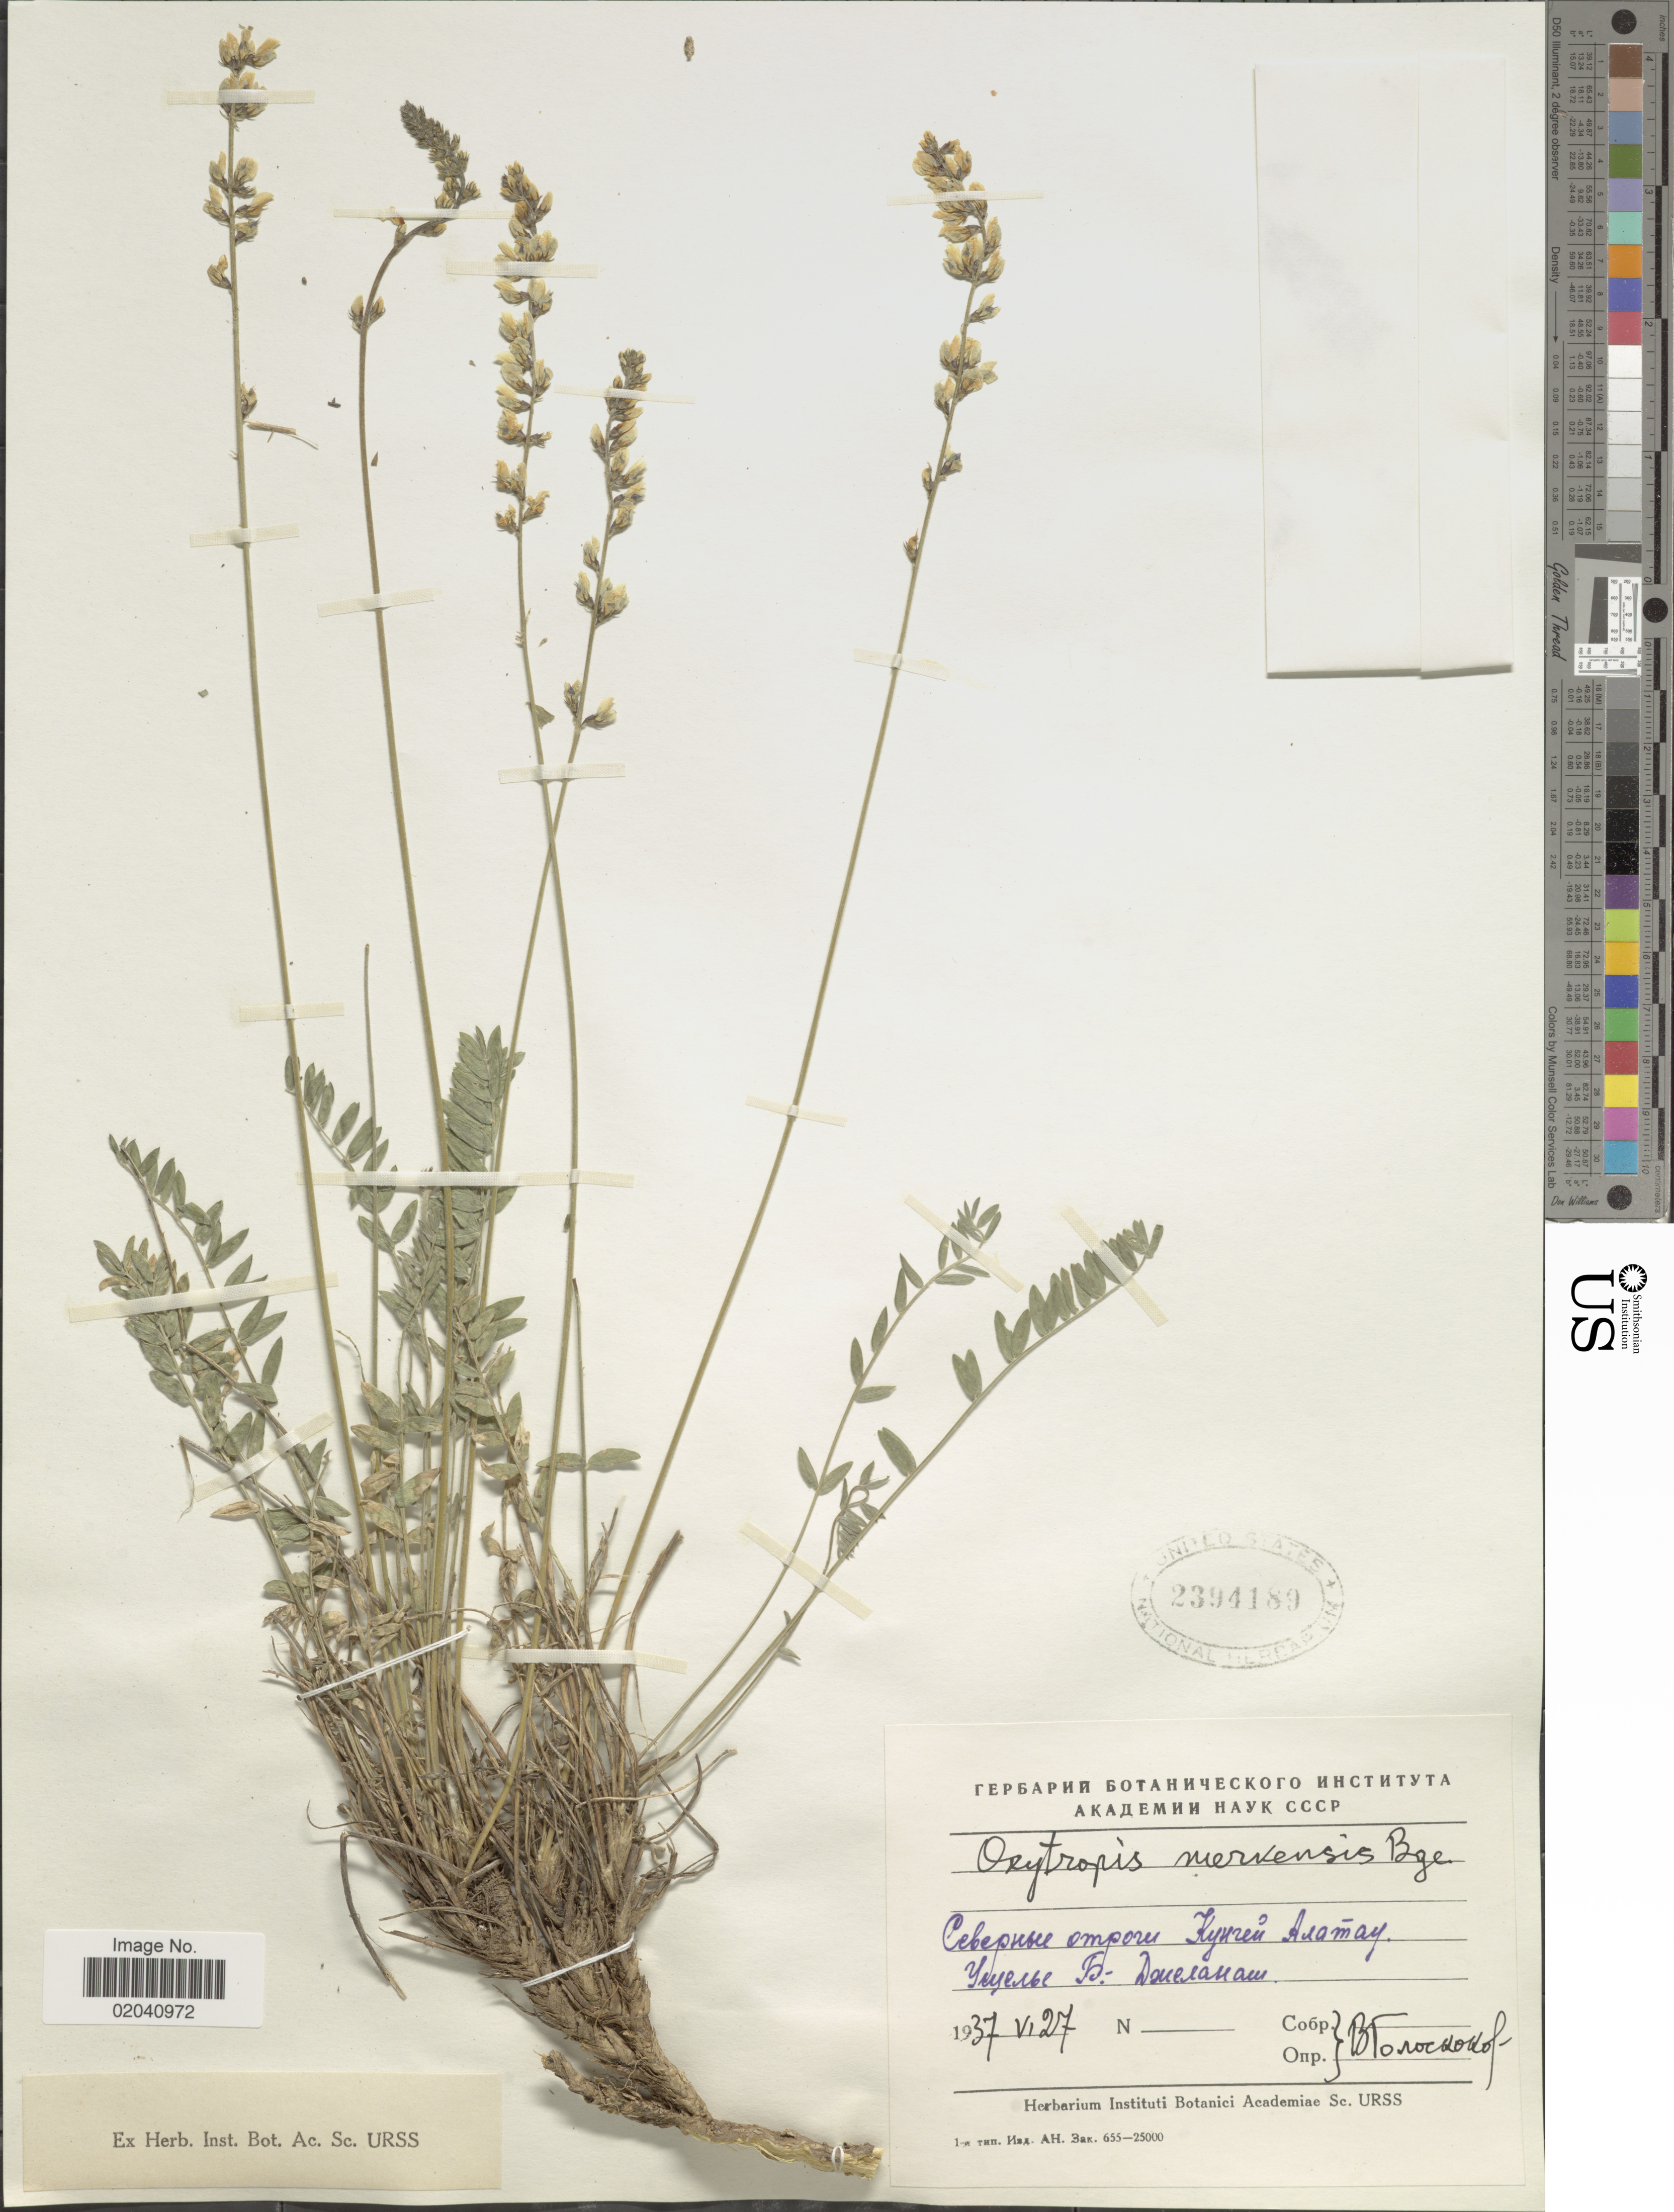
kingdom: Plantae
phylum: Tracheophyta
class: Magnoliopsida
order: Fabales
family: Fabaceae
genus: Oxytropis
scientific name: Oxytropis merkensis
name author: Bunge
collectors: V. P. Goloskokov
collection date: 1937-06-27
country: Kazakhstan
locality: Kungej-Alatau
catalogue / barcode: US 2394189